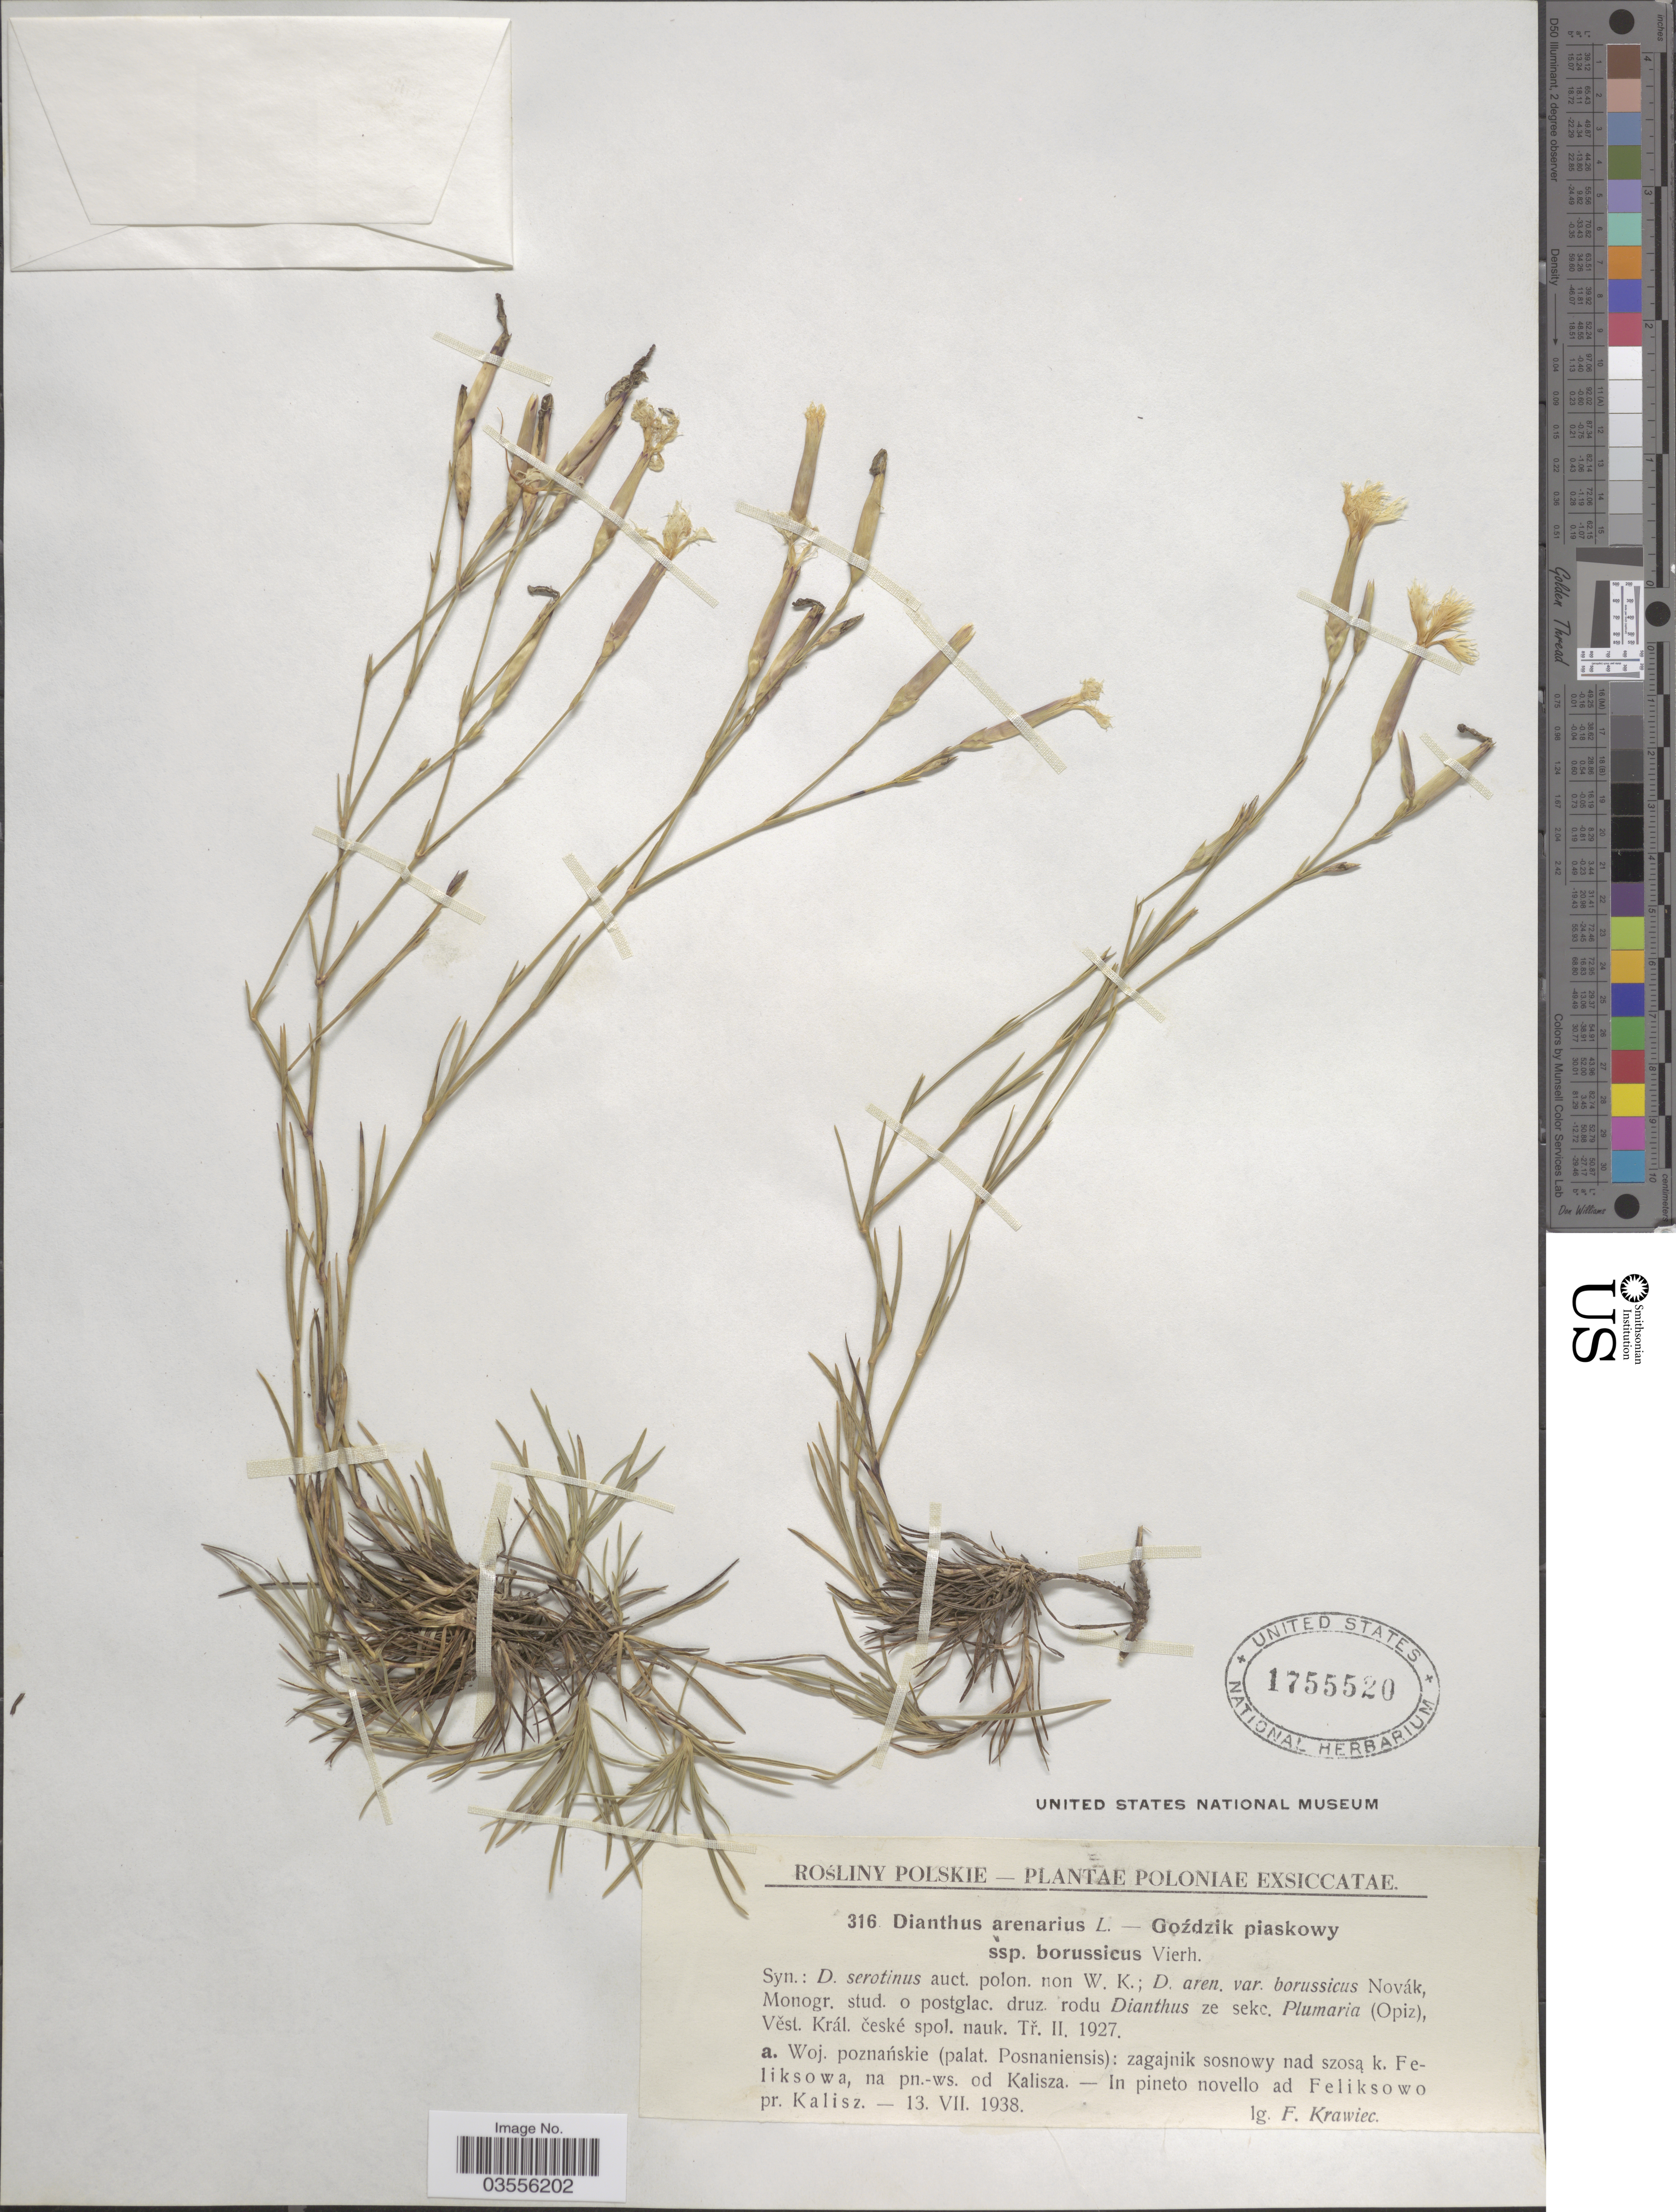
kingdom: Plantae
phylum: Tracheophyta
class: Magnoliopsida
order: Caryophyllales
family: Caryophyllaceae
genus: Dianthus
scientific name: Dianthus arenarius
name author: L.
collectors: F. Krawiec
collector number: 316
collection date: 1938-07-13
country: Poland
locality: A. Woj. poznańskie (palat. Posnaniensis): zagajnik sosnowy nad szosą k. Feliksowa, na. pn.-ws. od Kalisza. In pineto novello ad Feliksowo pr. Kalisz.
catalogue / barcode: US 1755520